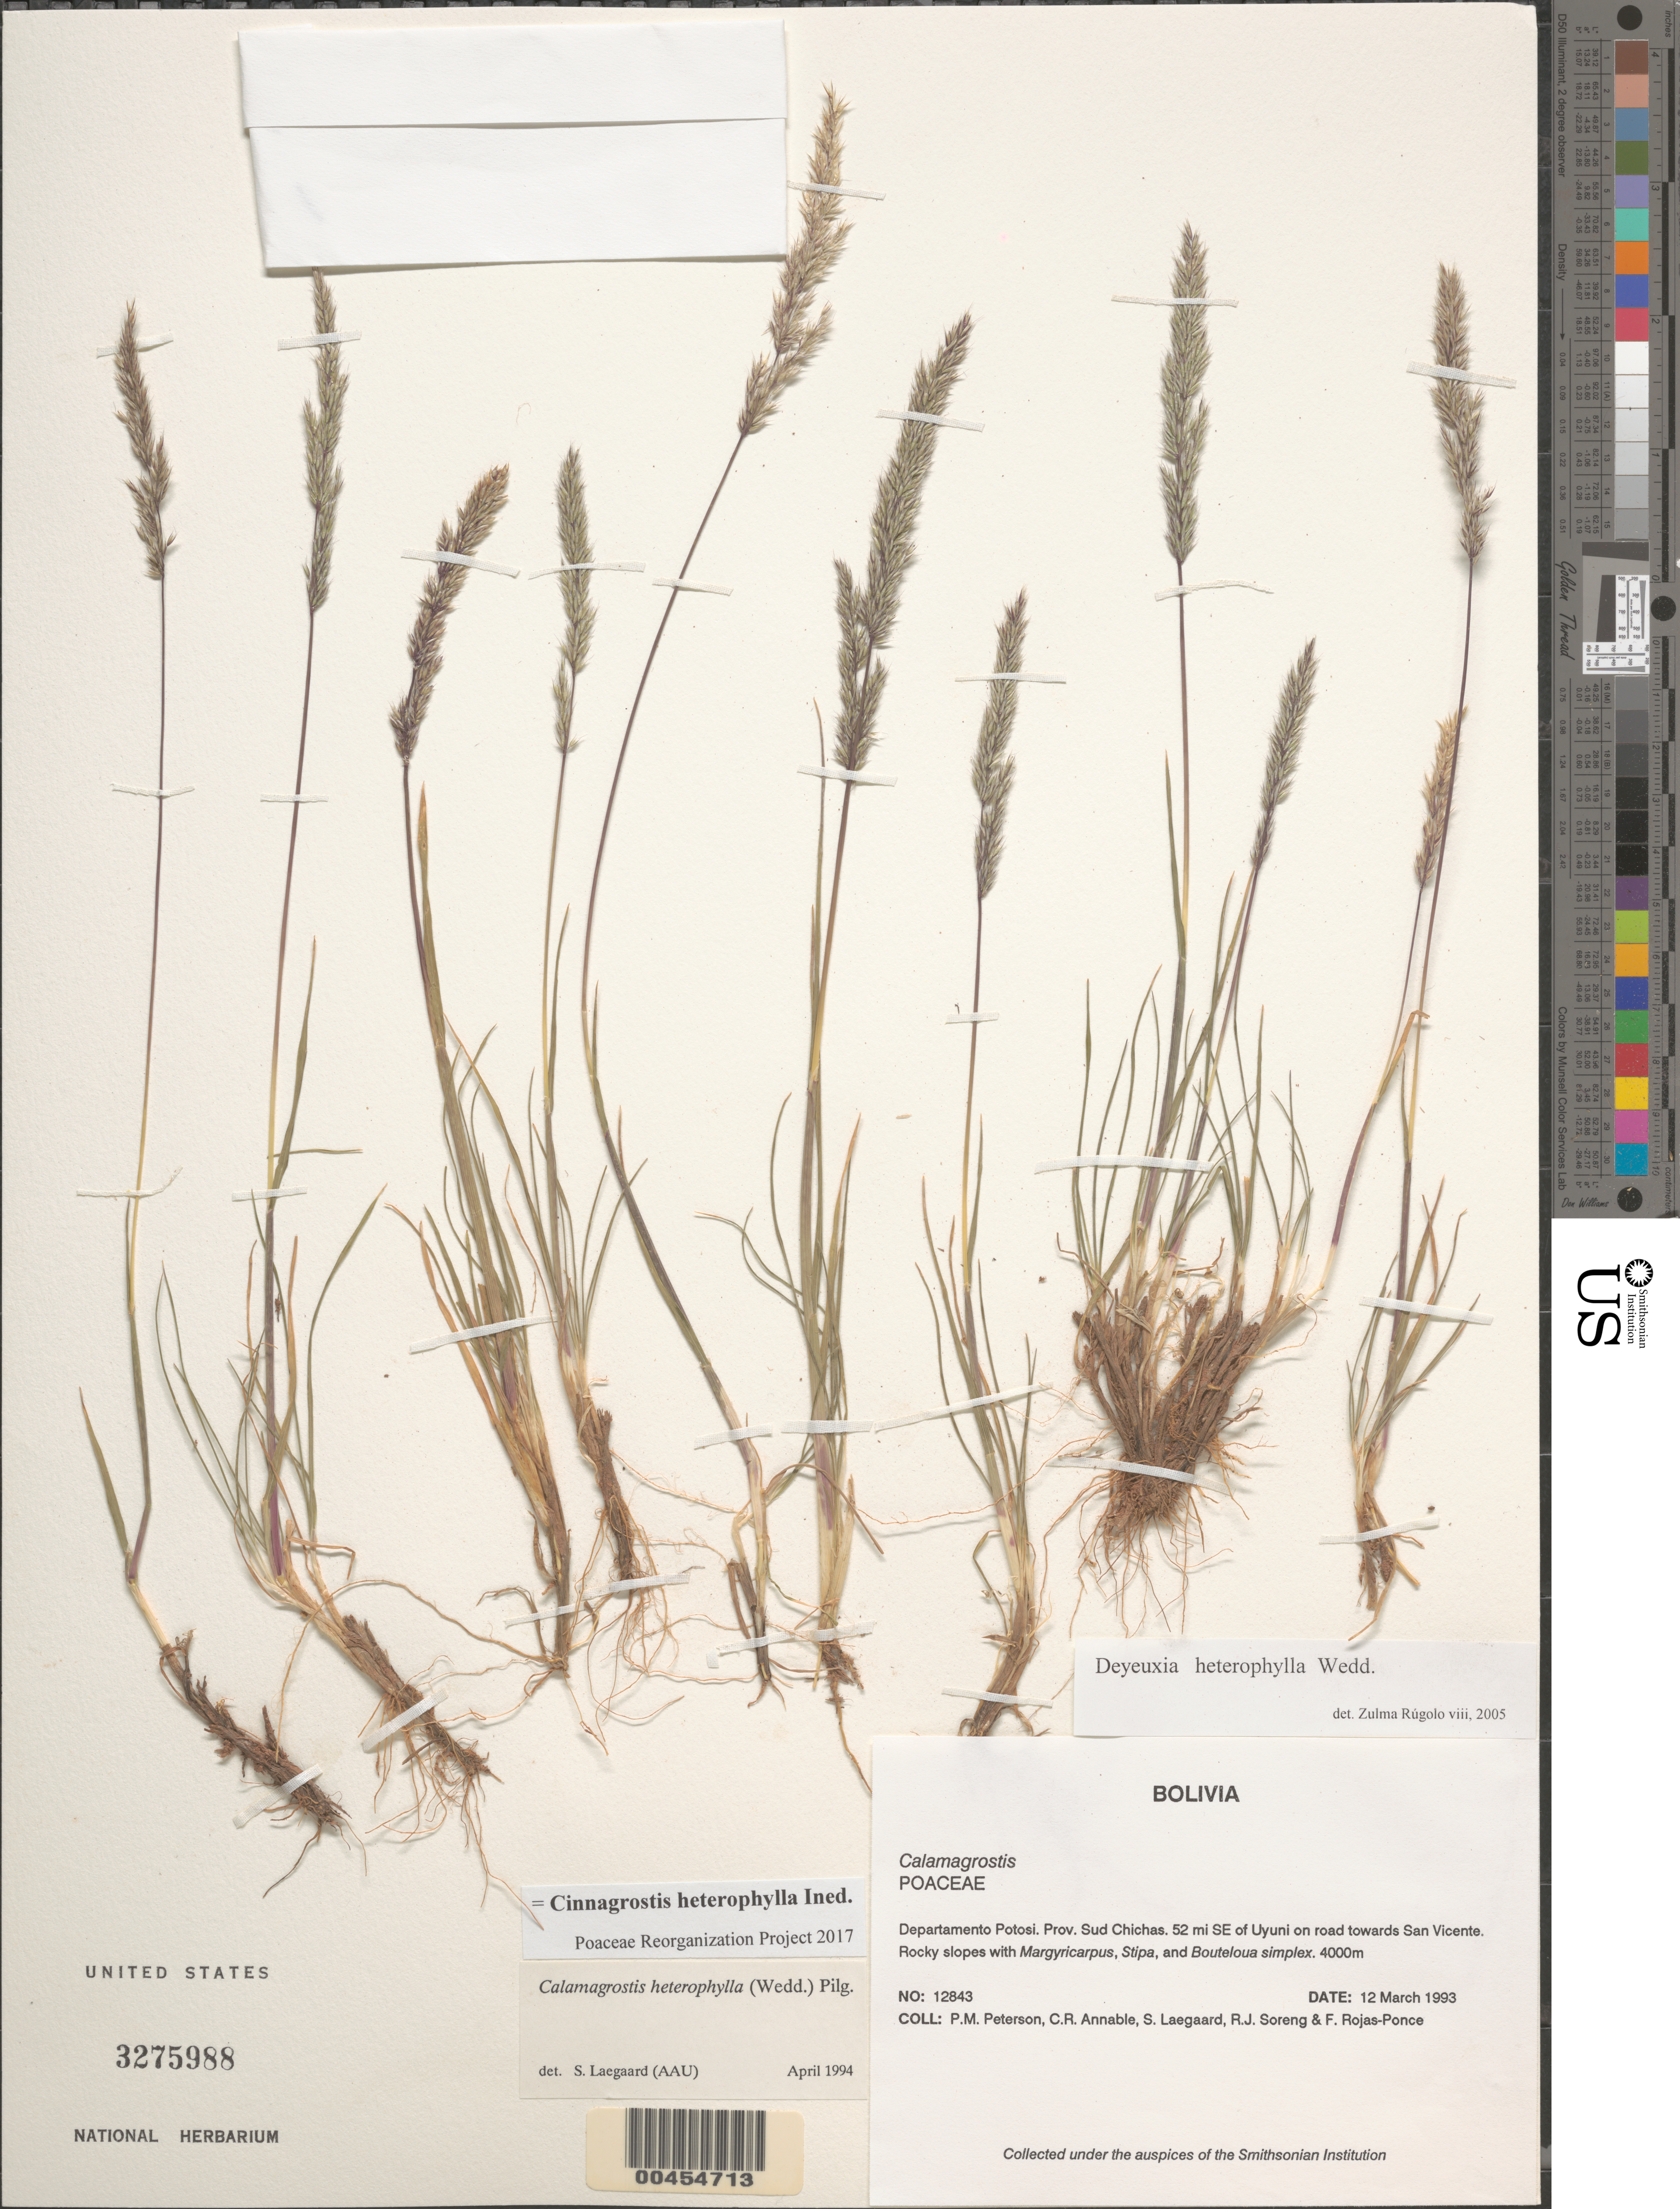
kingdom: Plantae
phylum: Tracheophyta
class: Liliopsida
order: Poales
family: Poaceae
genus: Cinnagrostis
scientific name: Cinnagrostis heterophylla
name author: (Wedd.) P.M. Peterson et al.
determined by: Poaceae Reorganization Project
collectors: P. M. Peterson, C. R. Annable, S. Lægaard, R. J. Soreng & F. Rojas-Ponce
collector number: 12843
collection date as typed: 12 Mar 1993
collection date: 1993-03-12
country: Bolivia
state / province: Potosí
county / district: Sud Chichas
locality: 52 mi SE of Uyuni on road towards San Vicente.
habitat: Rocky slopes with Margyricarpus, Stipa, and Bouteloua simplex.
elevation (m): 4000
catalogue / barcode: US 3275988